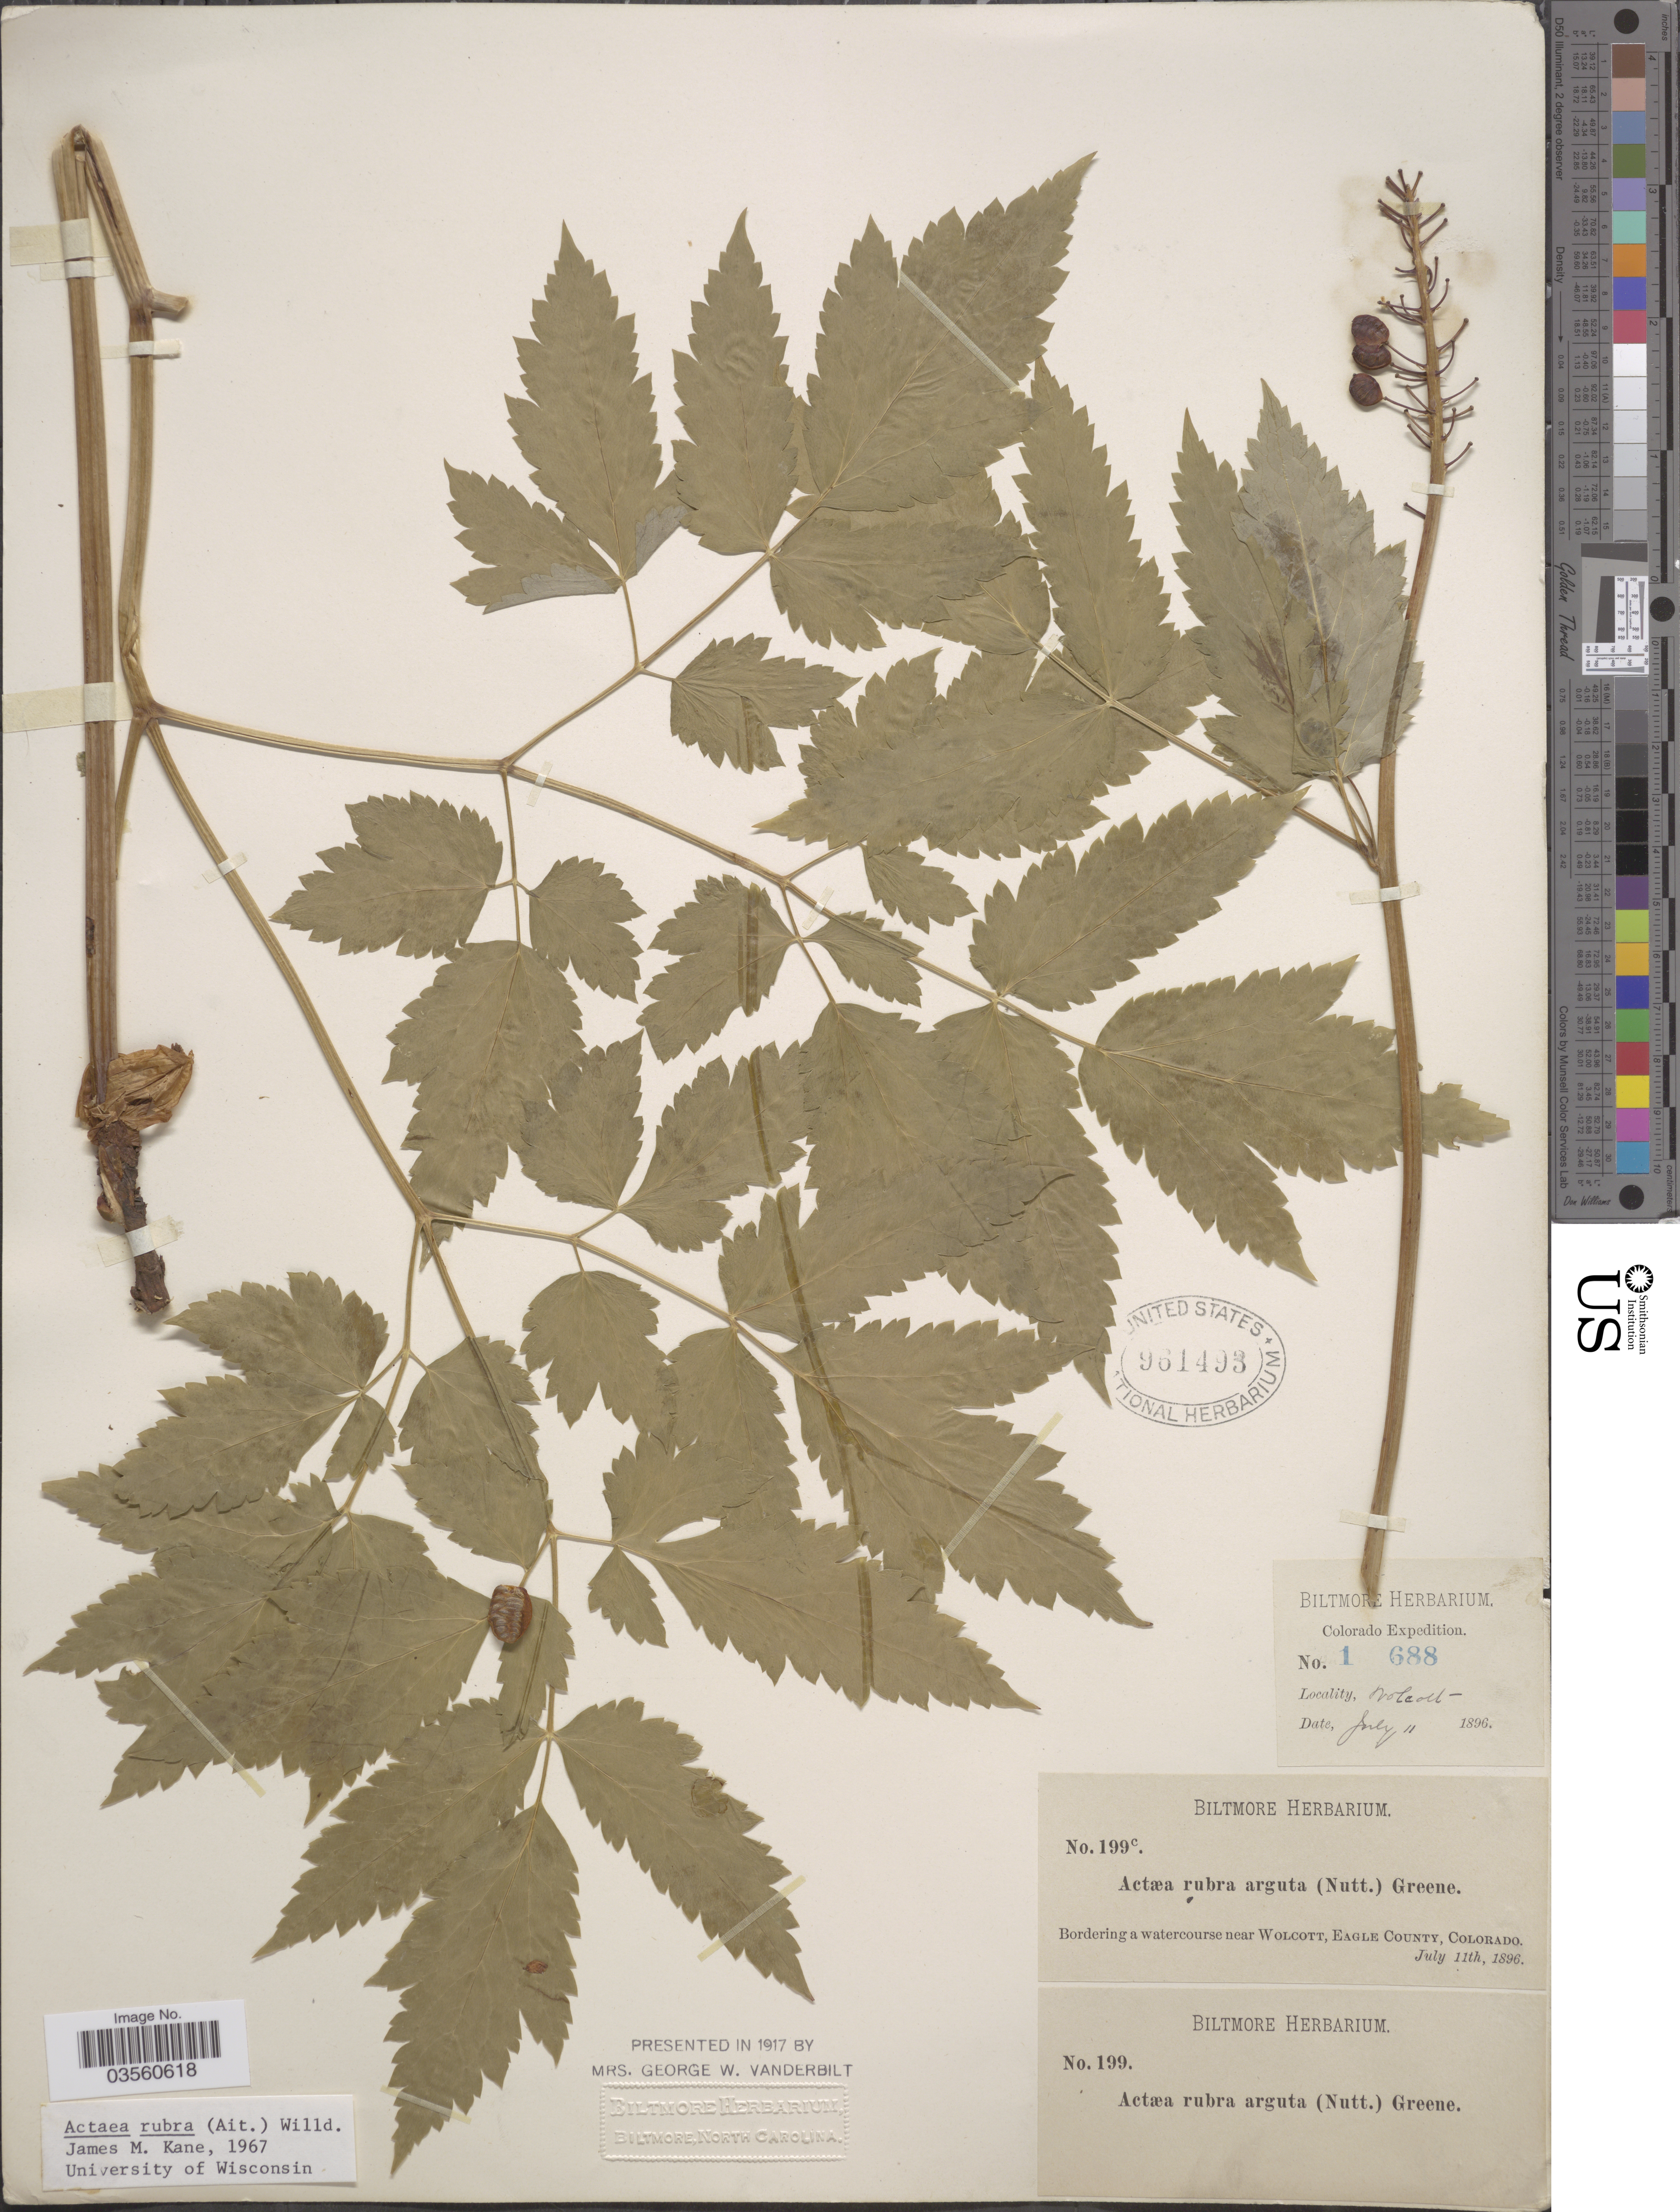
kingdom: Plantae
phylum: Tracheophyta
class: Magnoliopsida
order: Ranunculales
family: Ranunculaceae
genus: Actaea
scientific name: Actaea rubra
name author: (Aiton) Willd.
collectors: ex herb. Biltmore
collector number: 1688/199c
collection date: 1896-07-11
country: United States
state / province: Colorado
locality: Bordering a watercourse near Wolcott, Eagle County. Wolcott.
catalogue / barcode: US 961493